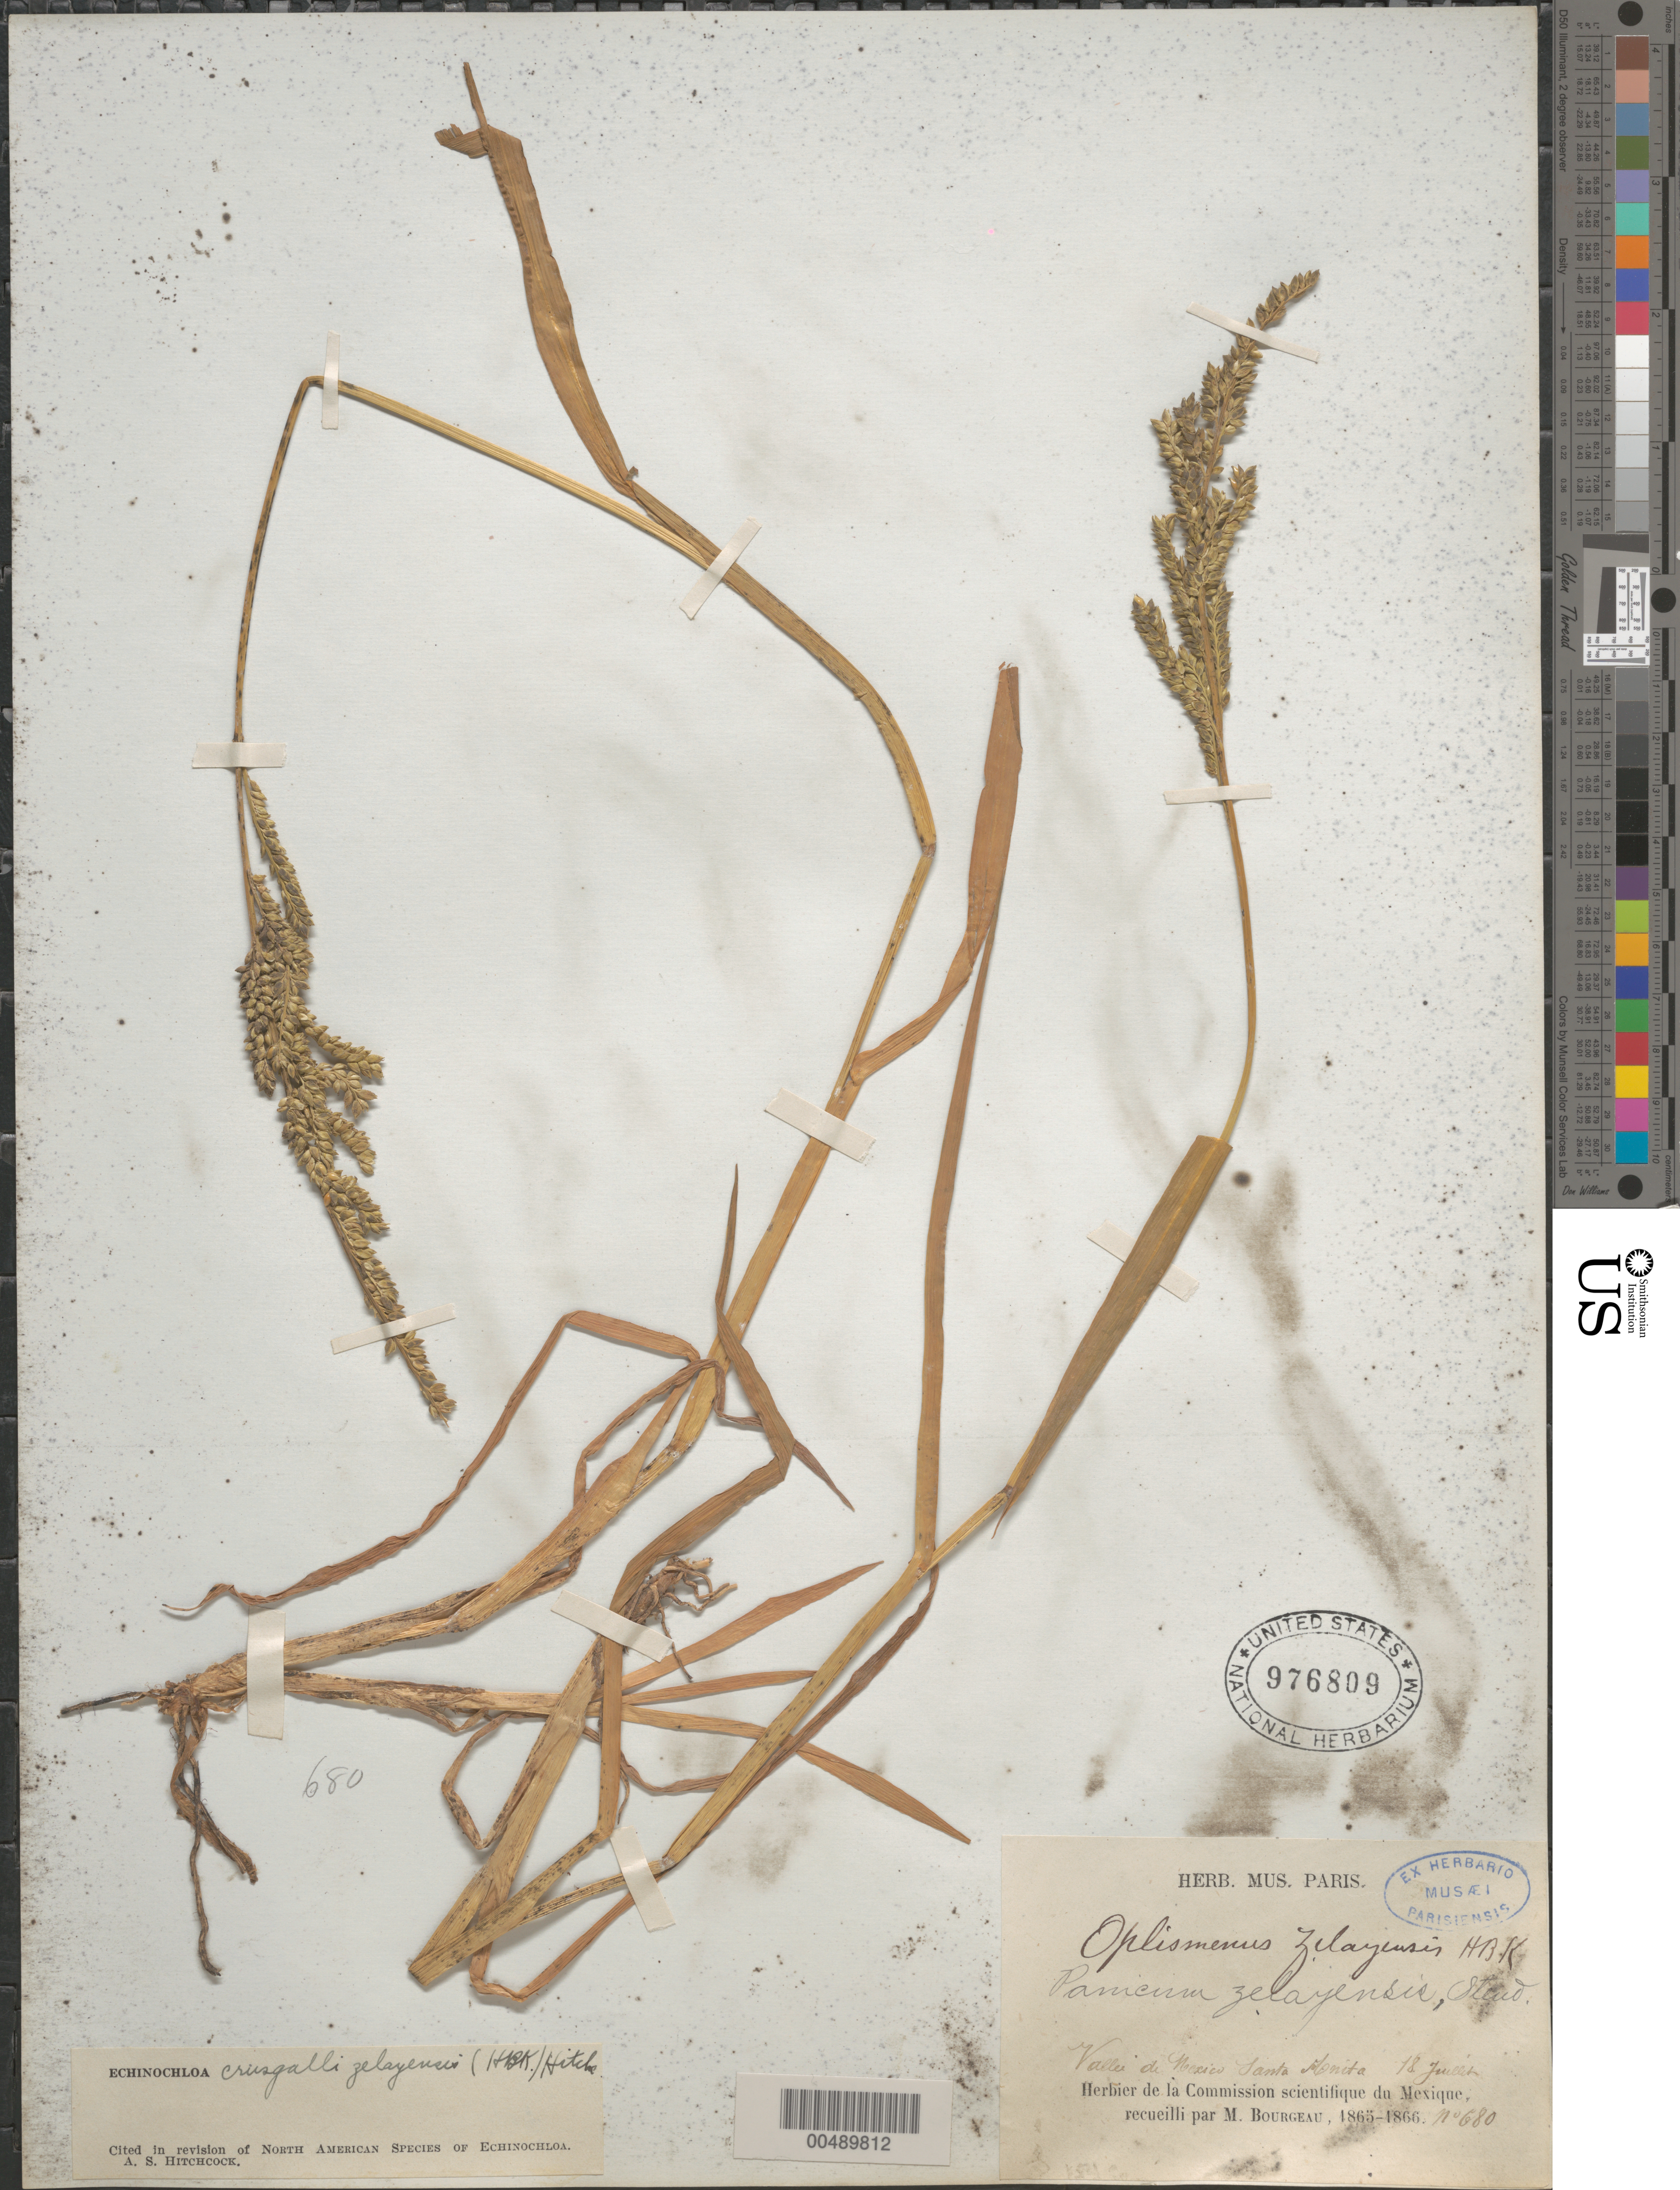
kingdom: Plantae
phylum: Tracheophyta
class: Liliopsida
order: Poales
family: Poaceae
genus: Echinochloa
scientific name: Echinochloa crus-galli var. zelayensis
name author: (Kunth) Hitchc.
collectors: E. Bourgeau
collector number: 680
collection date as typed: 18 Jul 1965 or 18 Jul 1966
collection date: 1965-07-18 or 1966-07-18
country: Mexico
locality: Valle de Mexico, Santa Monita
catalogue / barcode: US 976809